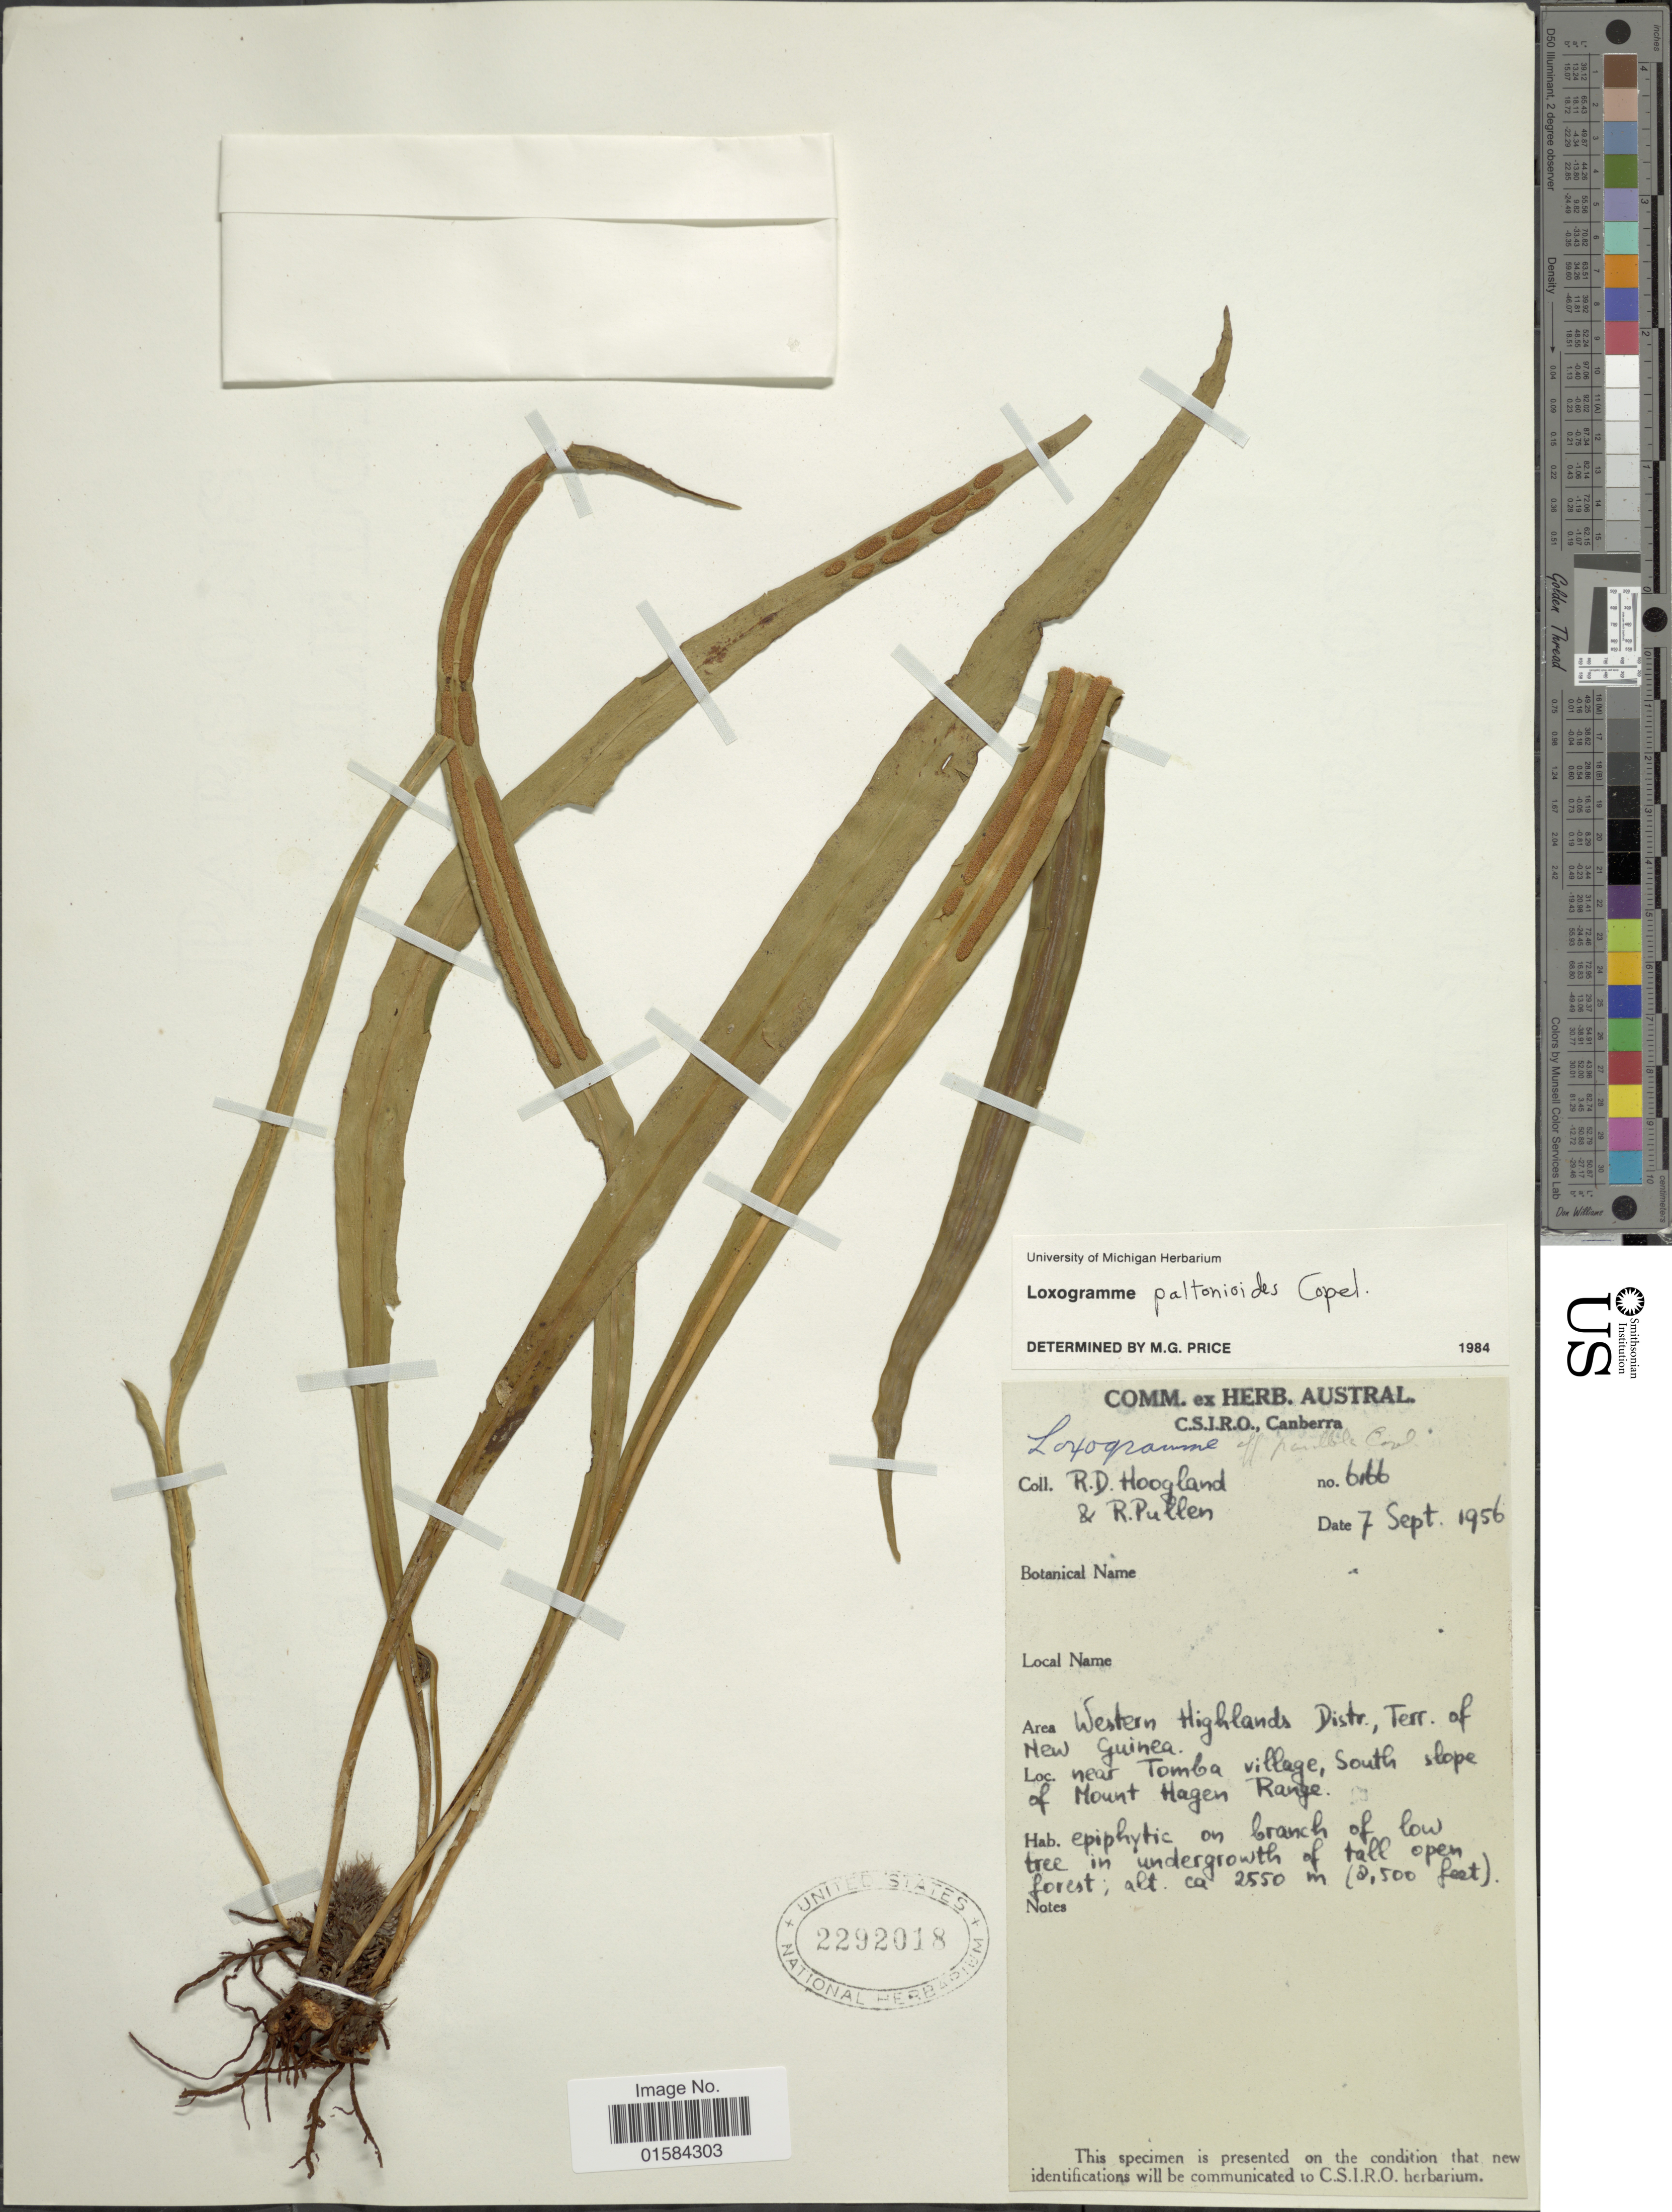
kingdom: Plantae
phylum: Tracheophyta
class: Polypodiopsida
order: Polypodiales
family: Polypodiaceae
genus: Loxogramme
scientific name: Loxogramme paltonioides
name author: Copel.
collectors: R. D. Hoogland & R. Pullen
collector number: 6166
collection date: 1956-09-07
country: Papua New Guinea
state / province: Western Highlands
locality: Western Highlands Distr., Terr. of New Guinea, near Tomba village, south slope of Mount Hagen Range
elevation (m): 2550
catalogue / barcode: US 2292018